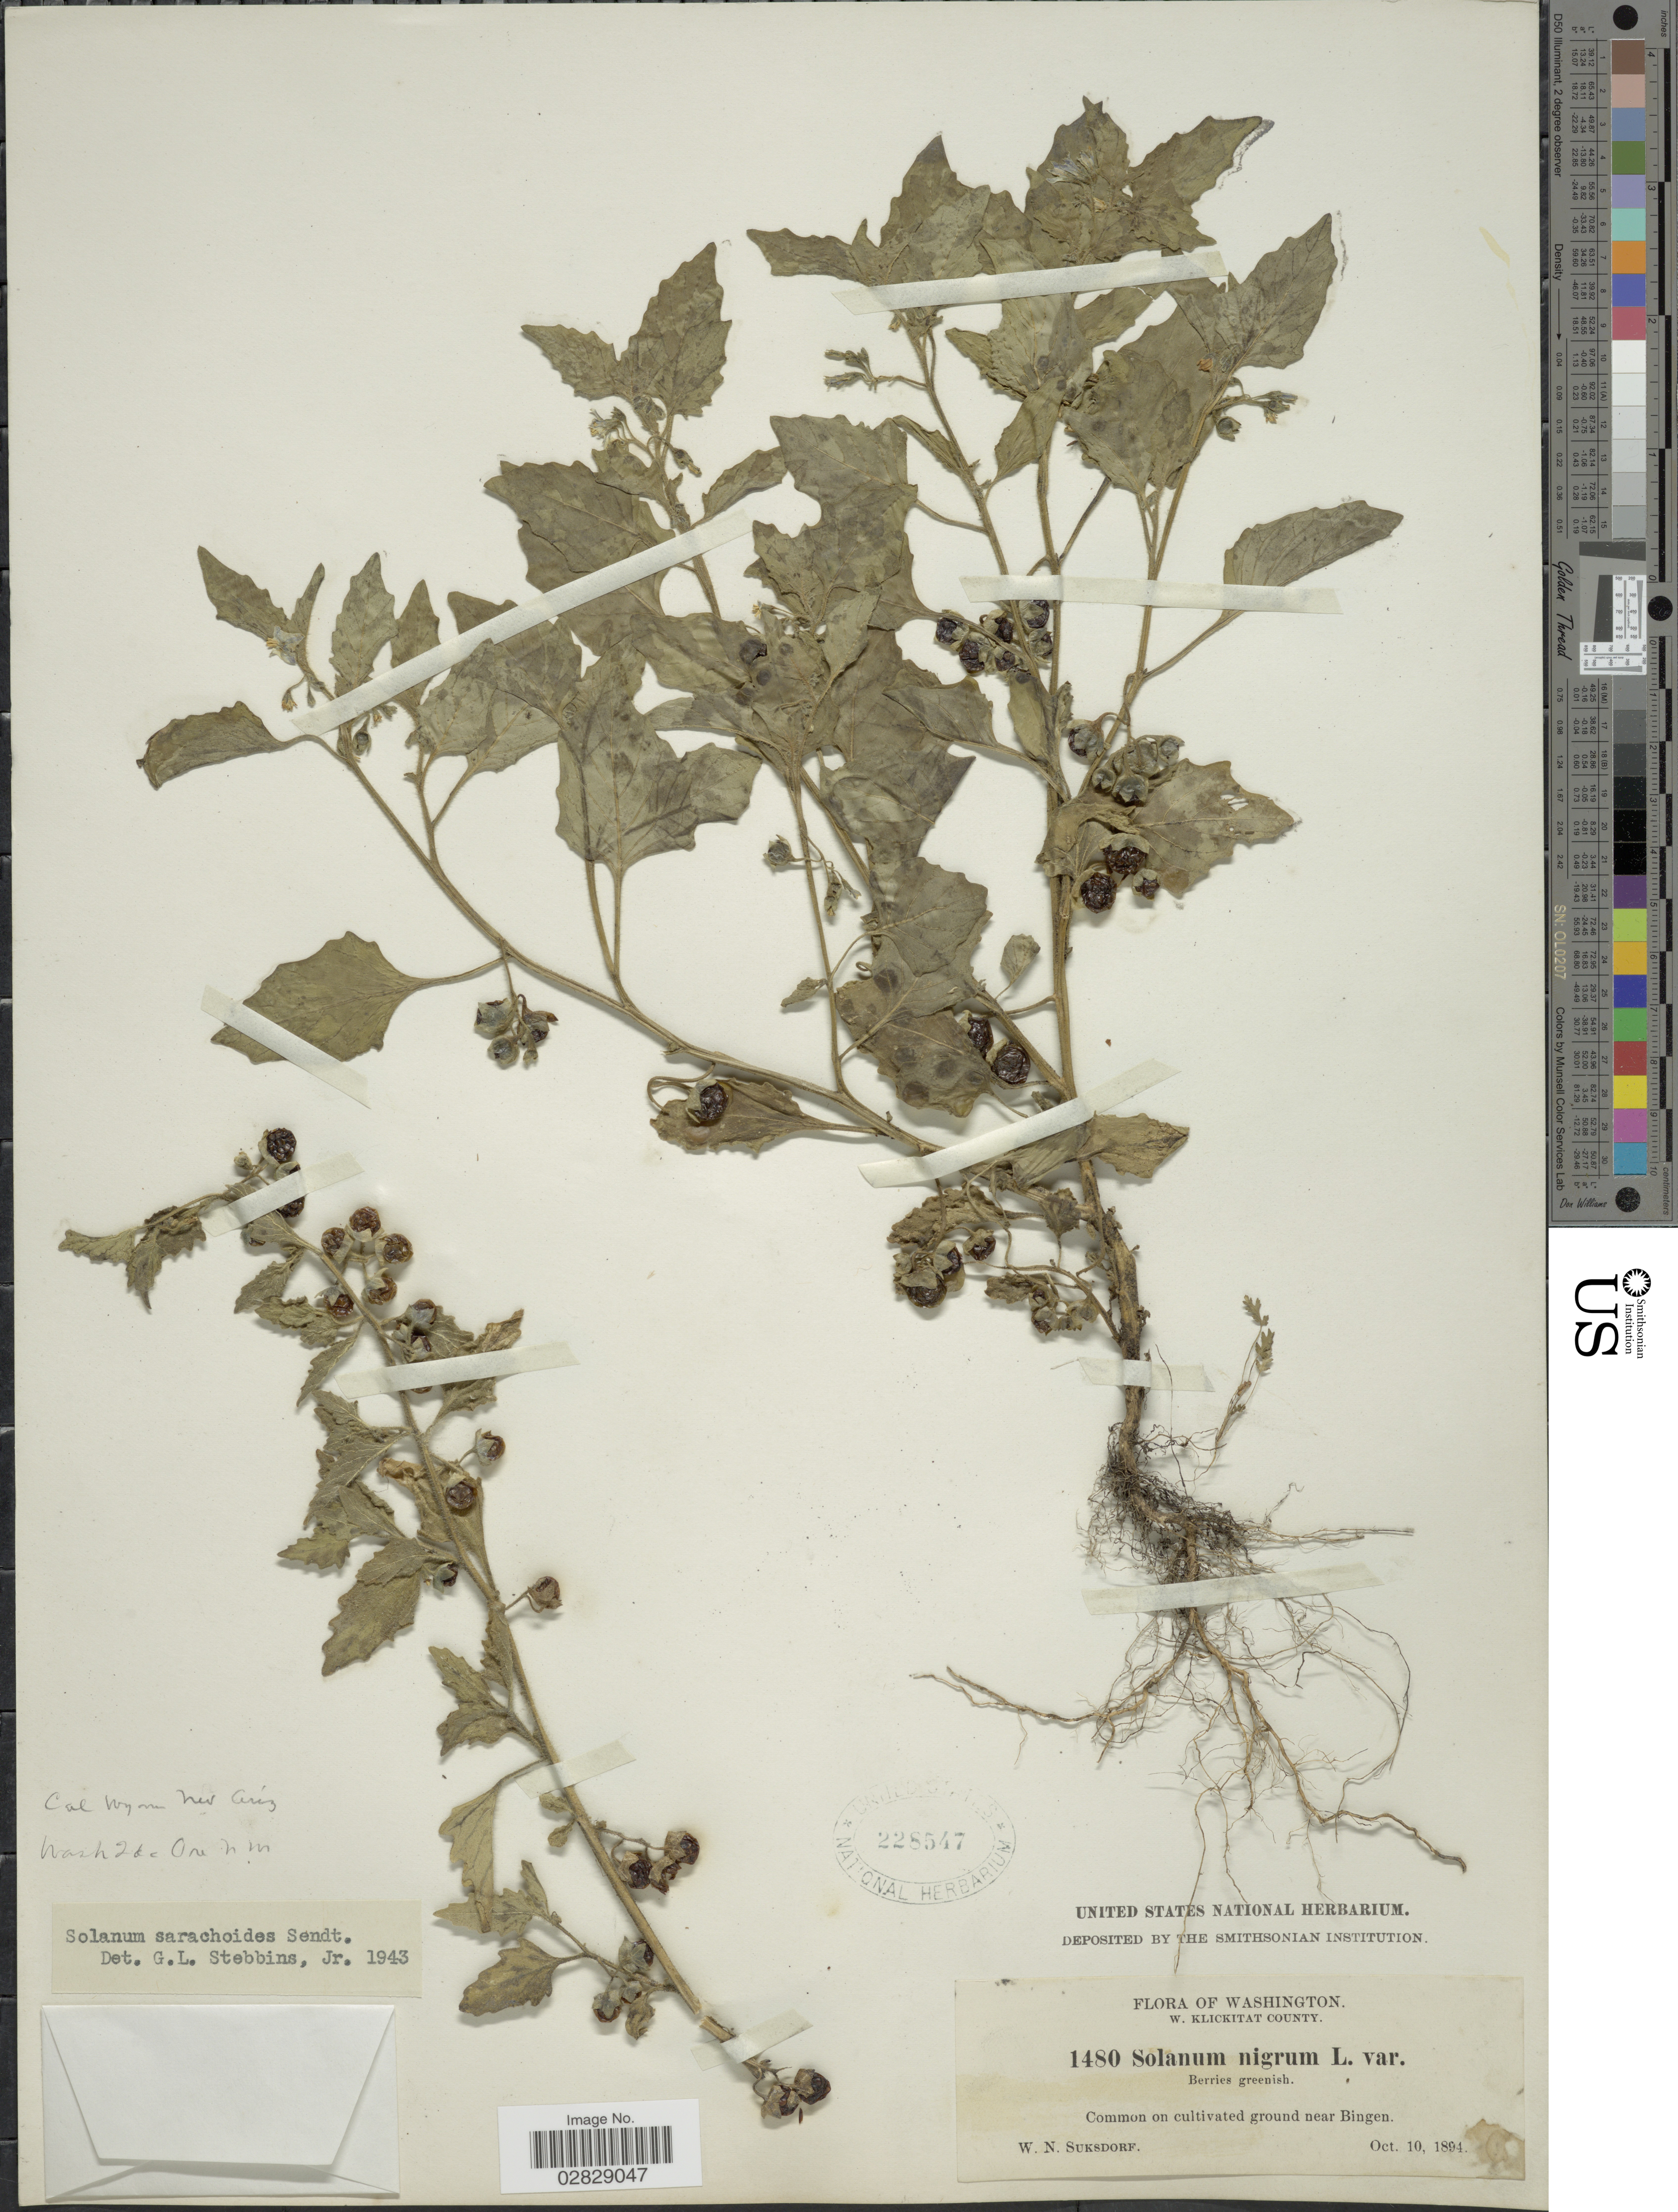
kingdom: Plantae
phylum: Tracheophyta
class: Magnoliopsida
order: Solanales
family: Solanaceae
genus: Solanum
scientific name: Solanum sarachoides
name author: Sendt.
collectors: W. N. Suksdorf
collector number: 1480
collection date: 1894-10-10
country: United States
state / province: Washington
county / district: Klickitat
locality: W. Klickitat County. Common on cultivated ground near Bingen.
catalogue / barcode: US 228547